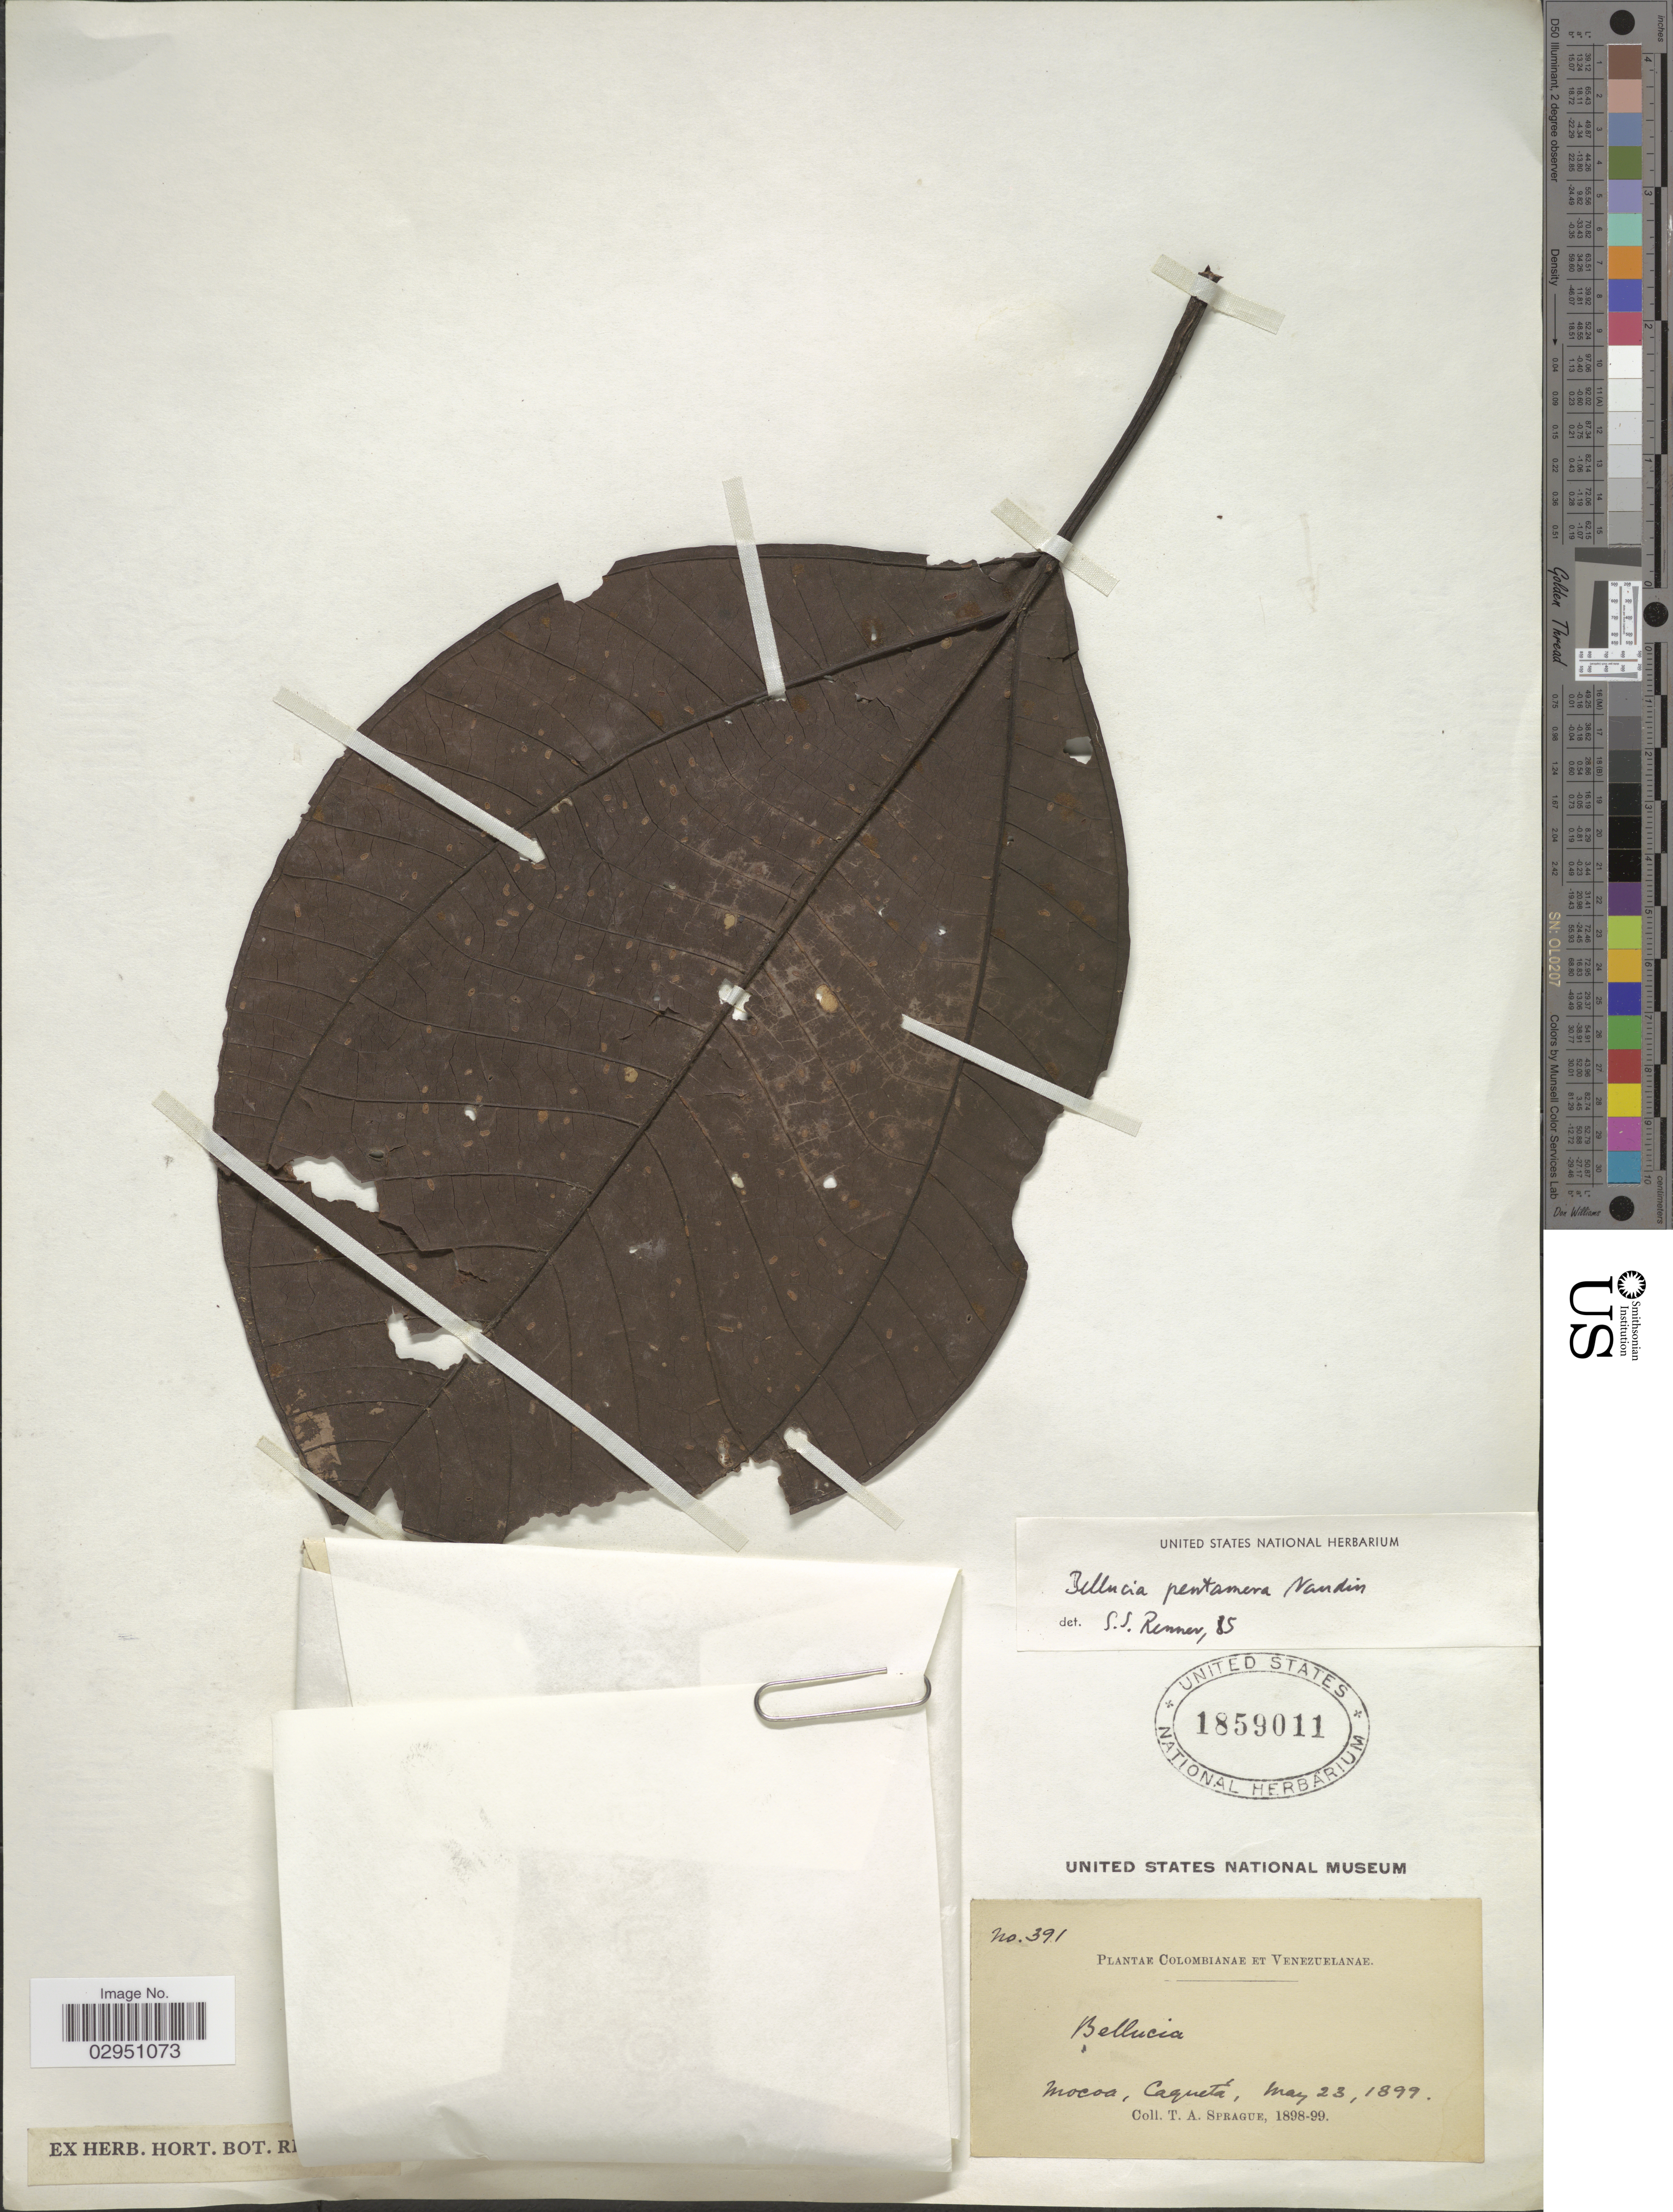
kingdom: Plantae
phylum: Tracheophyta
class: Magnoliopsida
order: Myrtales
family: Melastomataceae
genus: Bellucia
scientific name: Bellucia pentamera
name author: Naudin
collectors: T. A. Sprague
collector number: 391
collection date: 1899-05-23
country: Colombia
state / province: Caquetá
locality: Mocoa.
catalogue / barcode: US 1859011